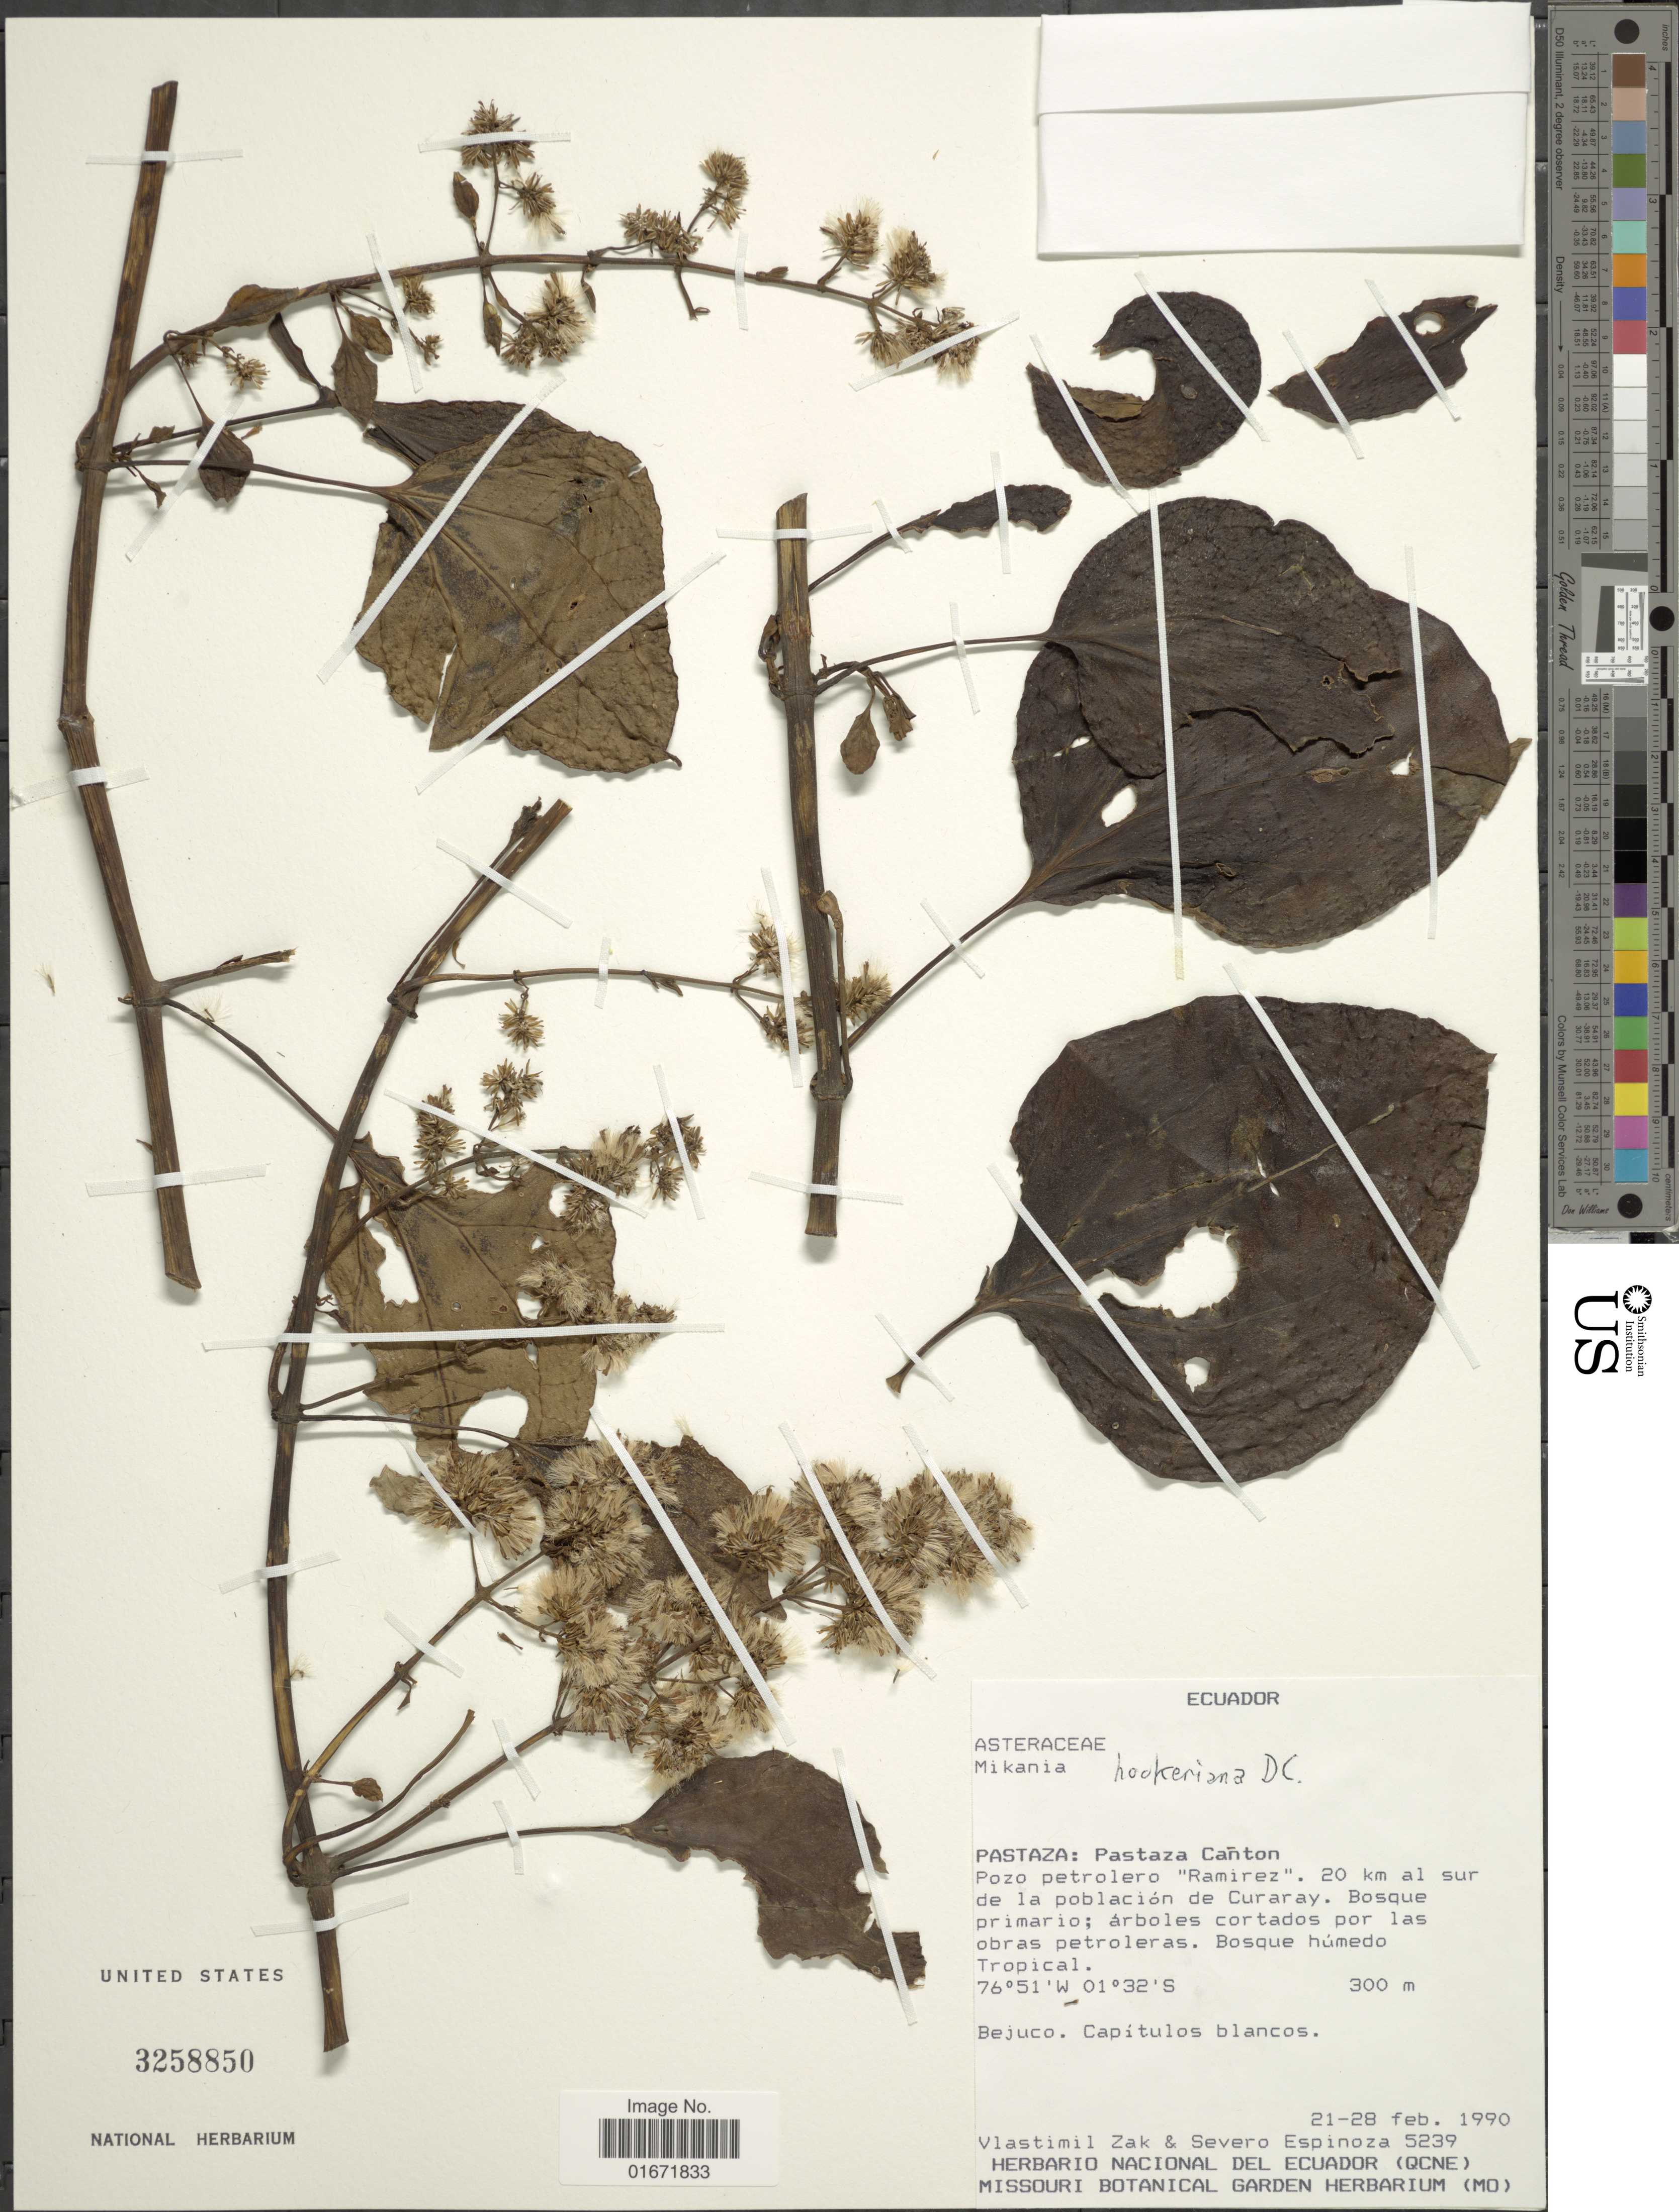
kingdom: Plantae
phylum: Tracheophyta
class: Magnoliopsida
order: Asterales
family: Asteraceae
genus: Mikania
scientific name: Mikania hookeriana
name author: DC.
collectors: V. Zak & S. Espinoza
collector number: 5239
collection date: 1990-02-21/1990-02-28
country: Ecuador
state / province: Pastaza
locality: Pastaza: Pastaza Cañton. Pozo petrolero "Ramirez". 20 km al sur de la población de Curaray. Bosque primario; árboles cortados por las obras petroleras. Bosque húmedo Tropical.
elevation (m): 300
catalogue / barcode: US 3258850